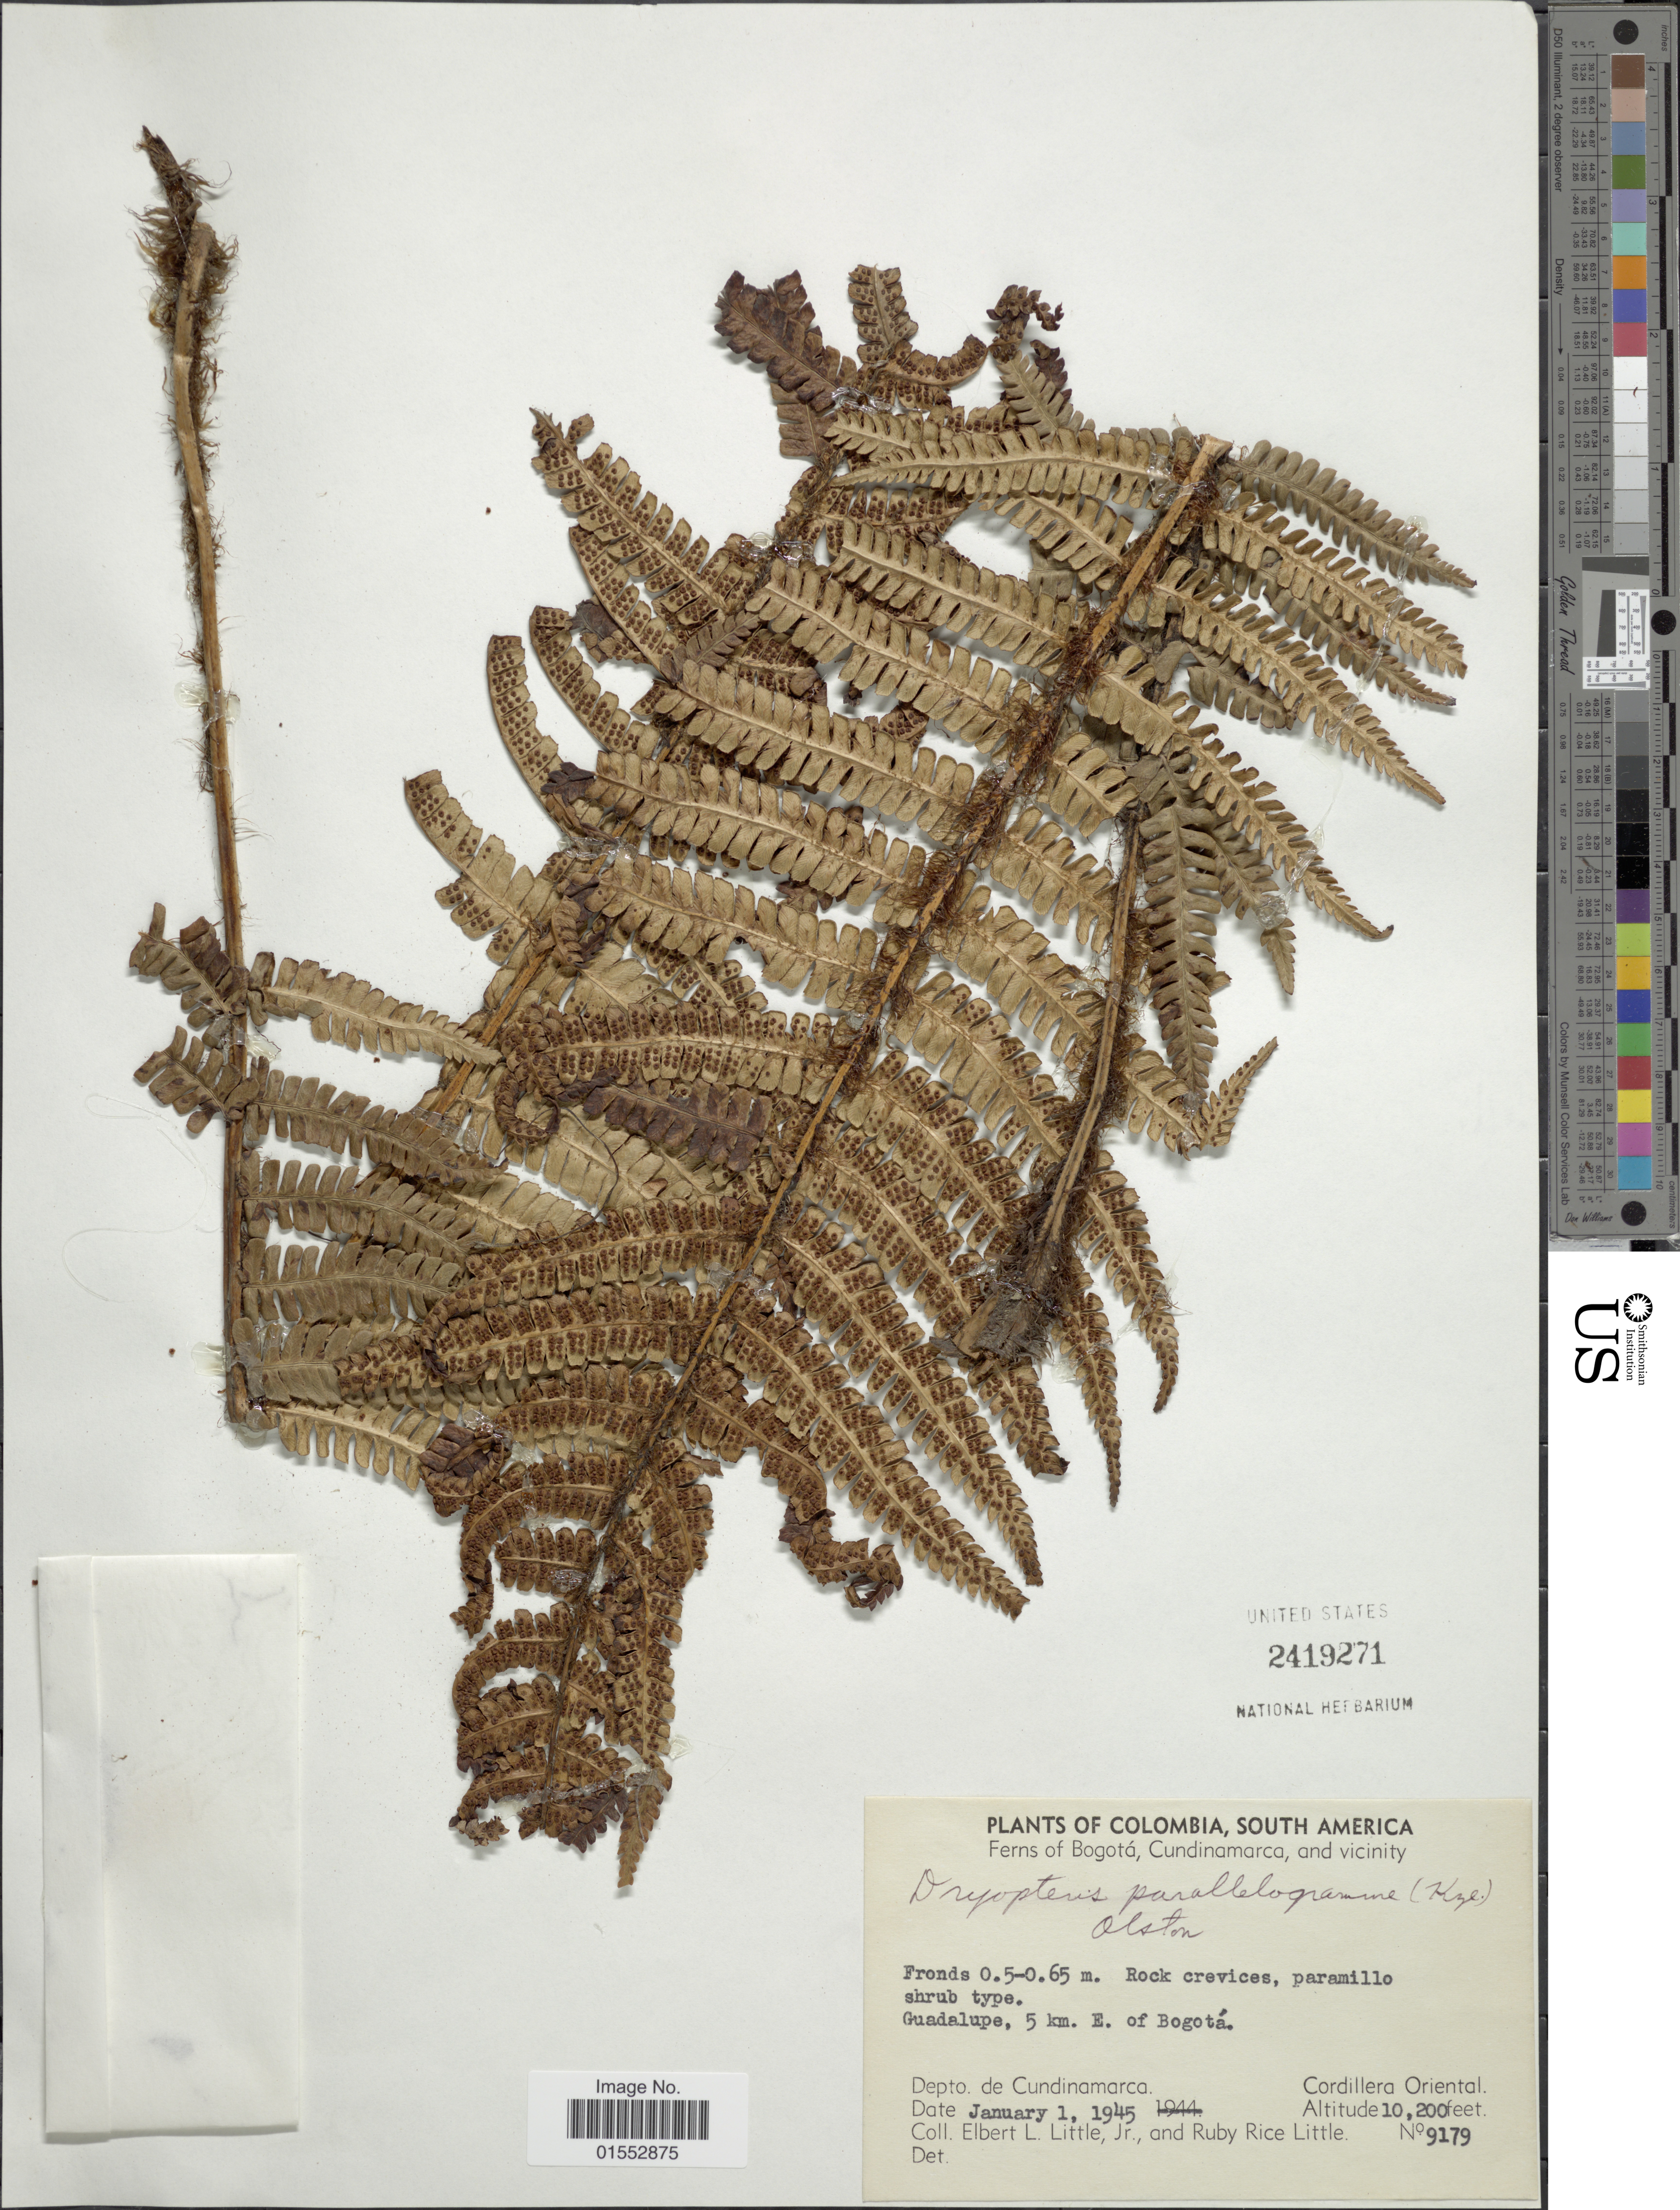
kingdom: Plantae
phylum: Tracheophyta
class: Polypodiopsida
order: Polypodiales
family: Dryopteridaceae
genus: Dryopteris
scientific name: Dryopteris wallichiana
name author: (Spreng.) Hyl.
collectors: E. L. Little & R. R. Little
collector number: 9179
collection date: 1945-01-01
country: Colombia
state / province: Cundinamarca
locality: Depto. de Cundinamarca. Cordillera Oriental. Guadalupe, 5 km E. Of Bogota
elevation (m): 3109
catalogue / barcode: US 2419271